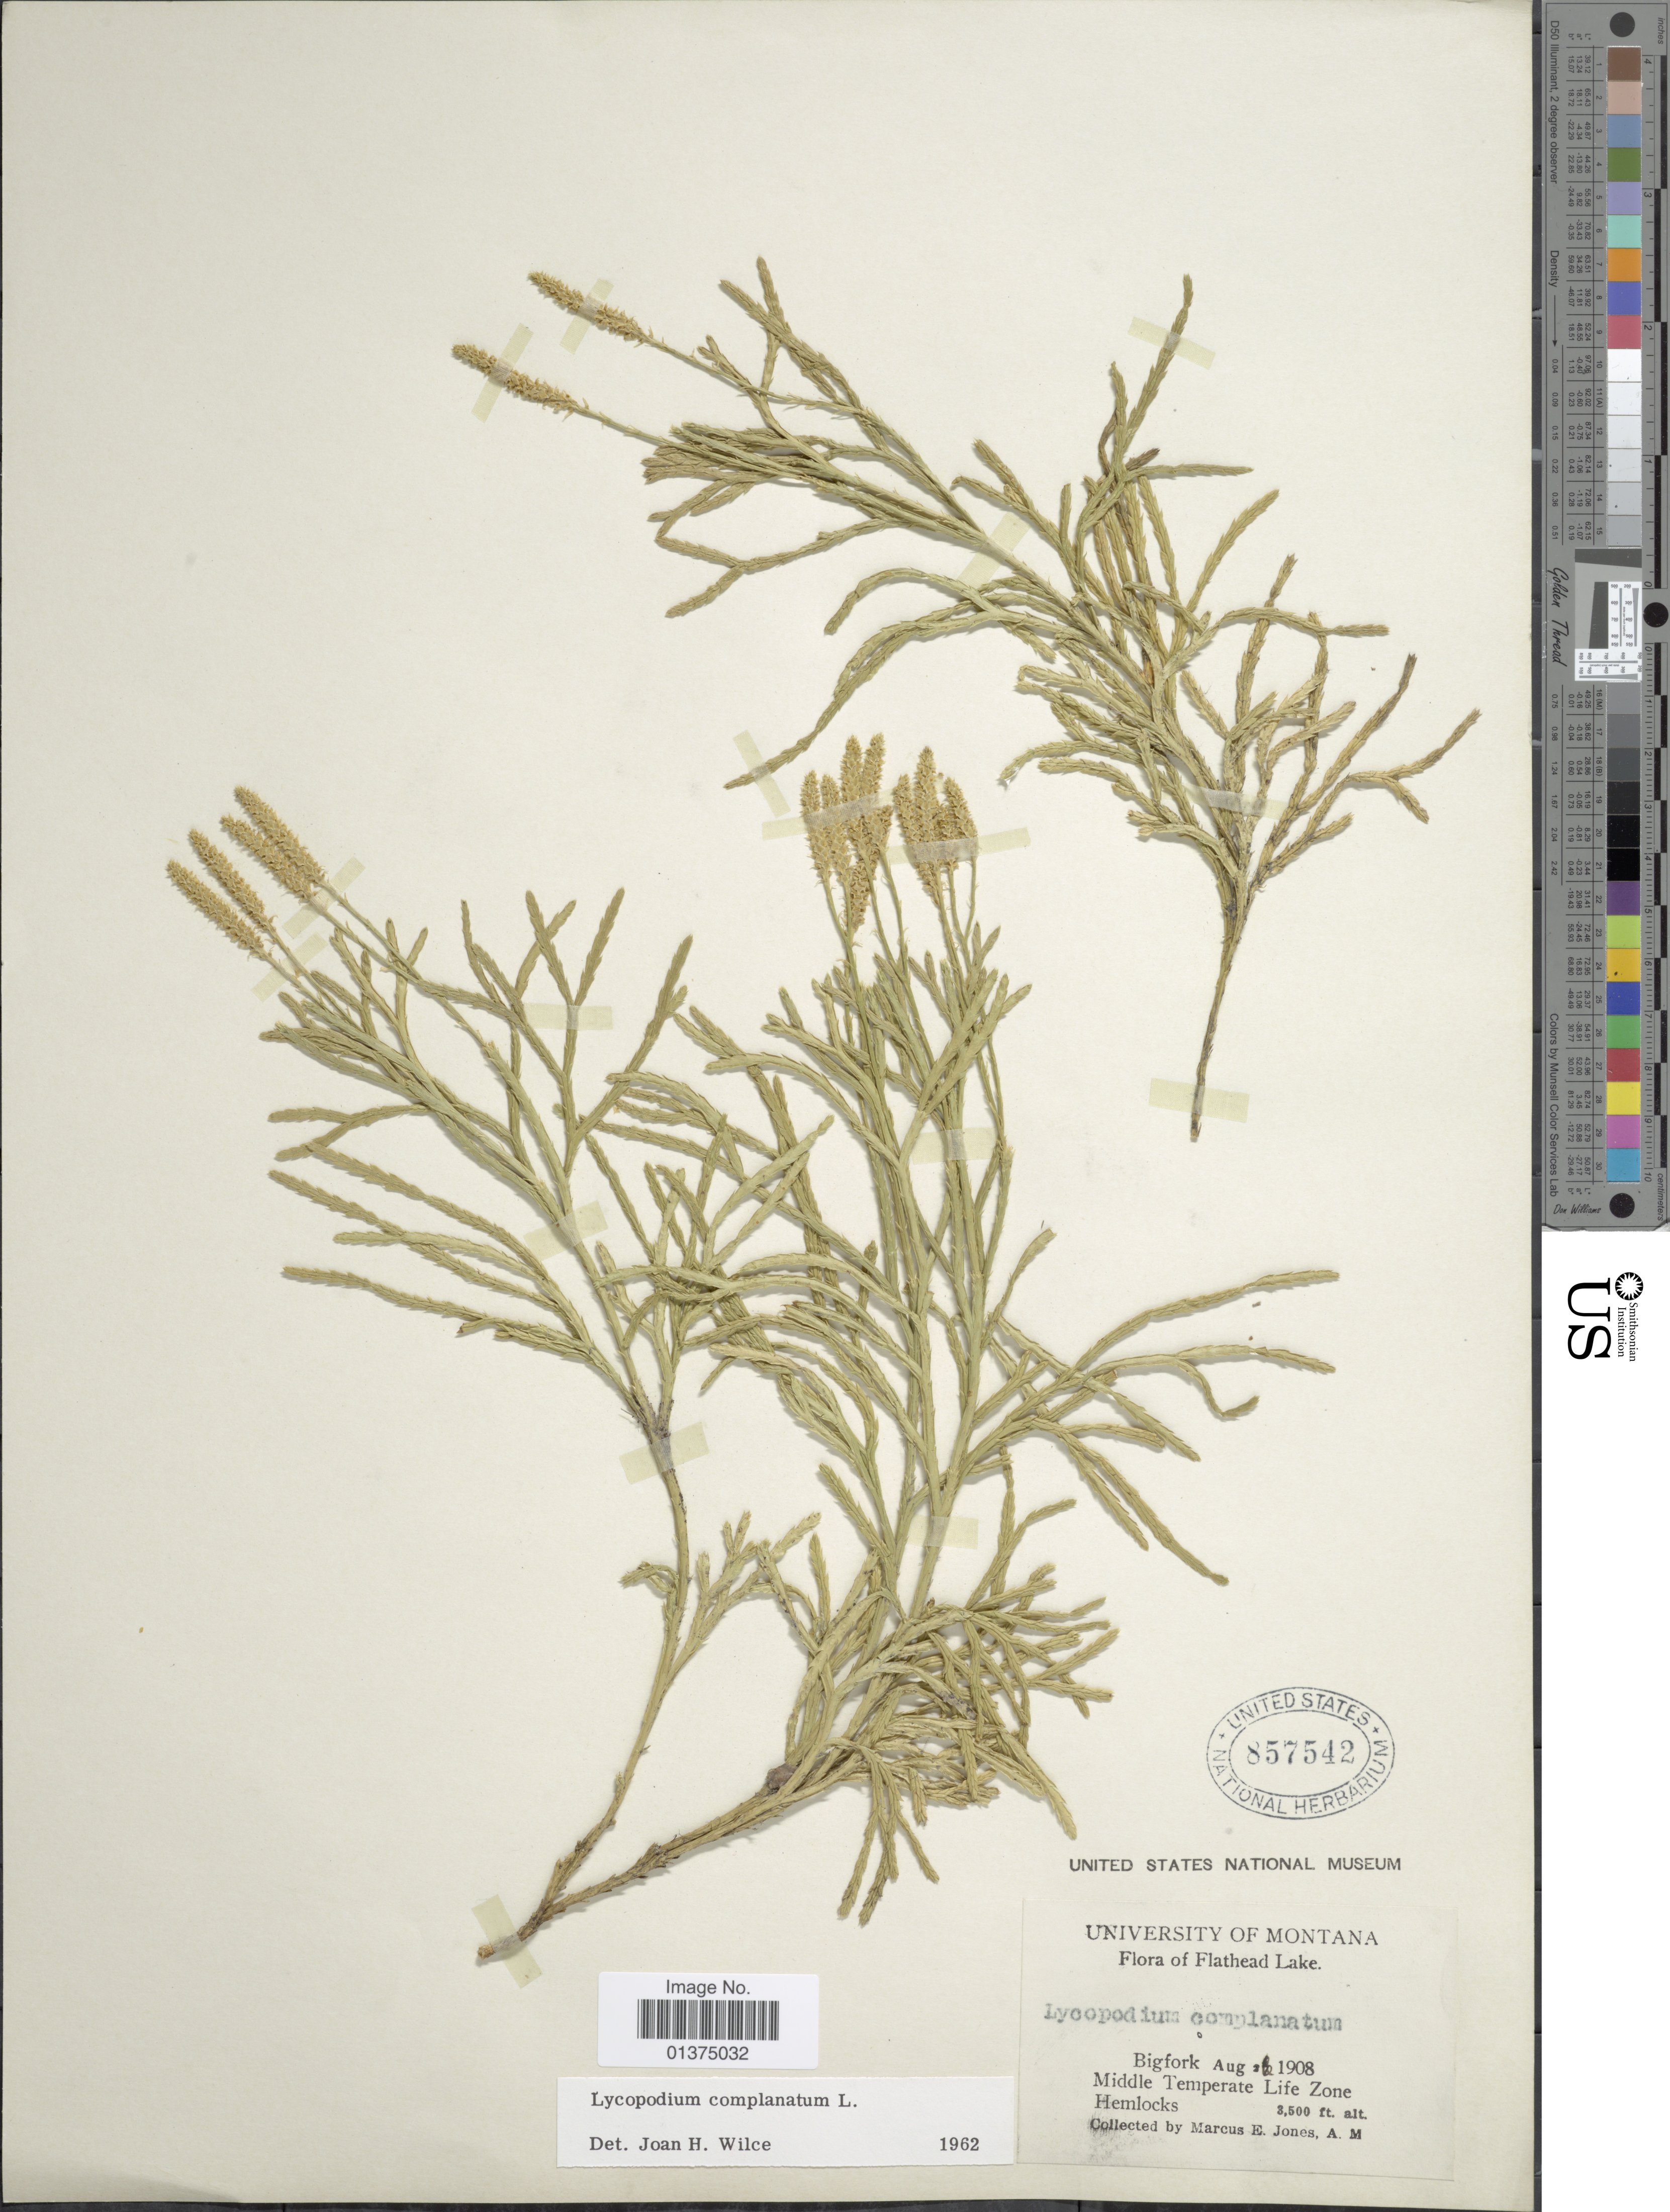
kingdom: Plantae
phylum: Tracheophyta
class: Lycopodiopsida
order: Lycopodiales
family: Lycopodiaceae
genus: Diphasiastrum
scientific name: Diphasiastrum complanatum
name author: (L.) Holub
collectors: M. E. Jones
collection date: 1908-08-26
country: United States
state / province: Montana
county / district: Flathead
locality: Flathead Lake, Bigfork, Middle Temperate Life Zone Hemlocks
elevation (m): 1067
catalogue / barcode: US 857542